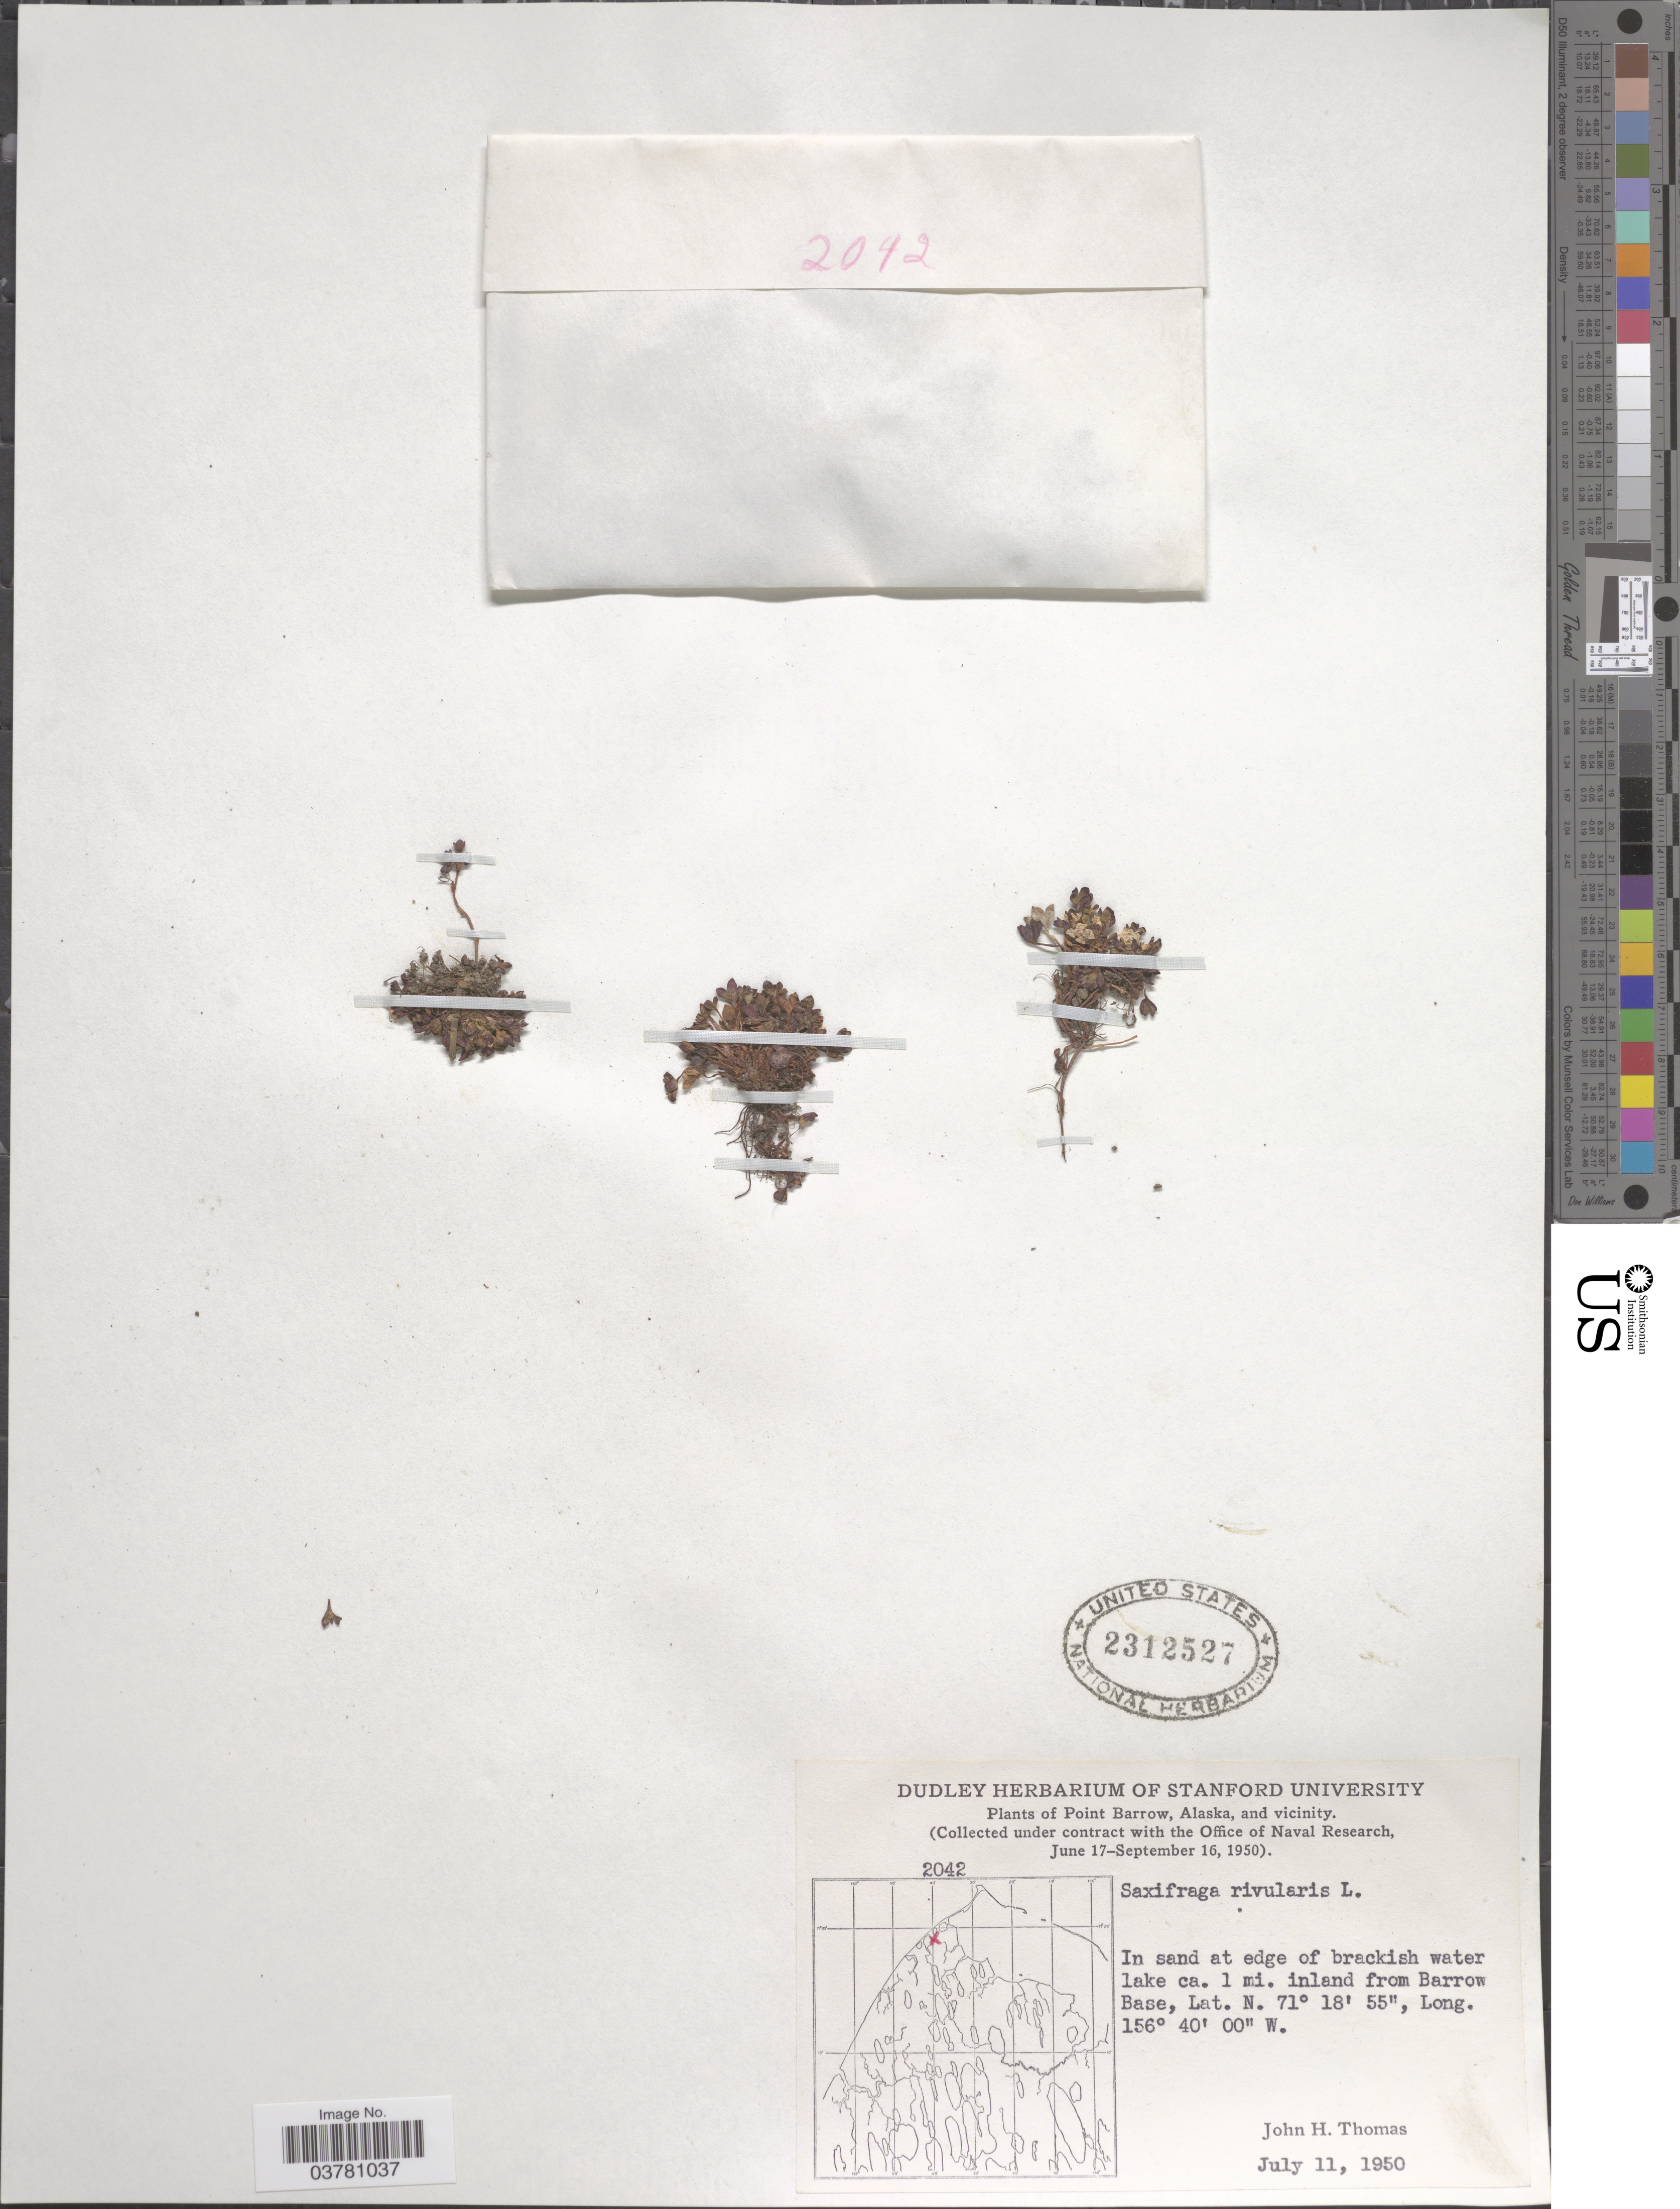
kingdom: Plantae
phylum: Tracheophyta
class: Magnoliopsida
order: Saxifragales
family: Saxifragaceae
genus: Saxifraga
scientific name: Saxifraga rivularis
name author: L.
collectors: J. H. Thomas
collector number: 2042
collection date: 1950-07-11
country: United States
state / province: Alaska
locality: Point Barrow, Alaska, and vicinity. In sand at edge of brackish water lake ca. 1 mi. inland from Barrow Base.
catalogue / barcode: US 2312527